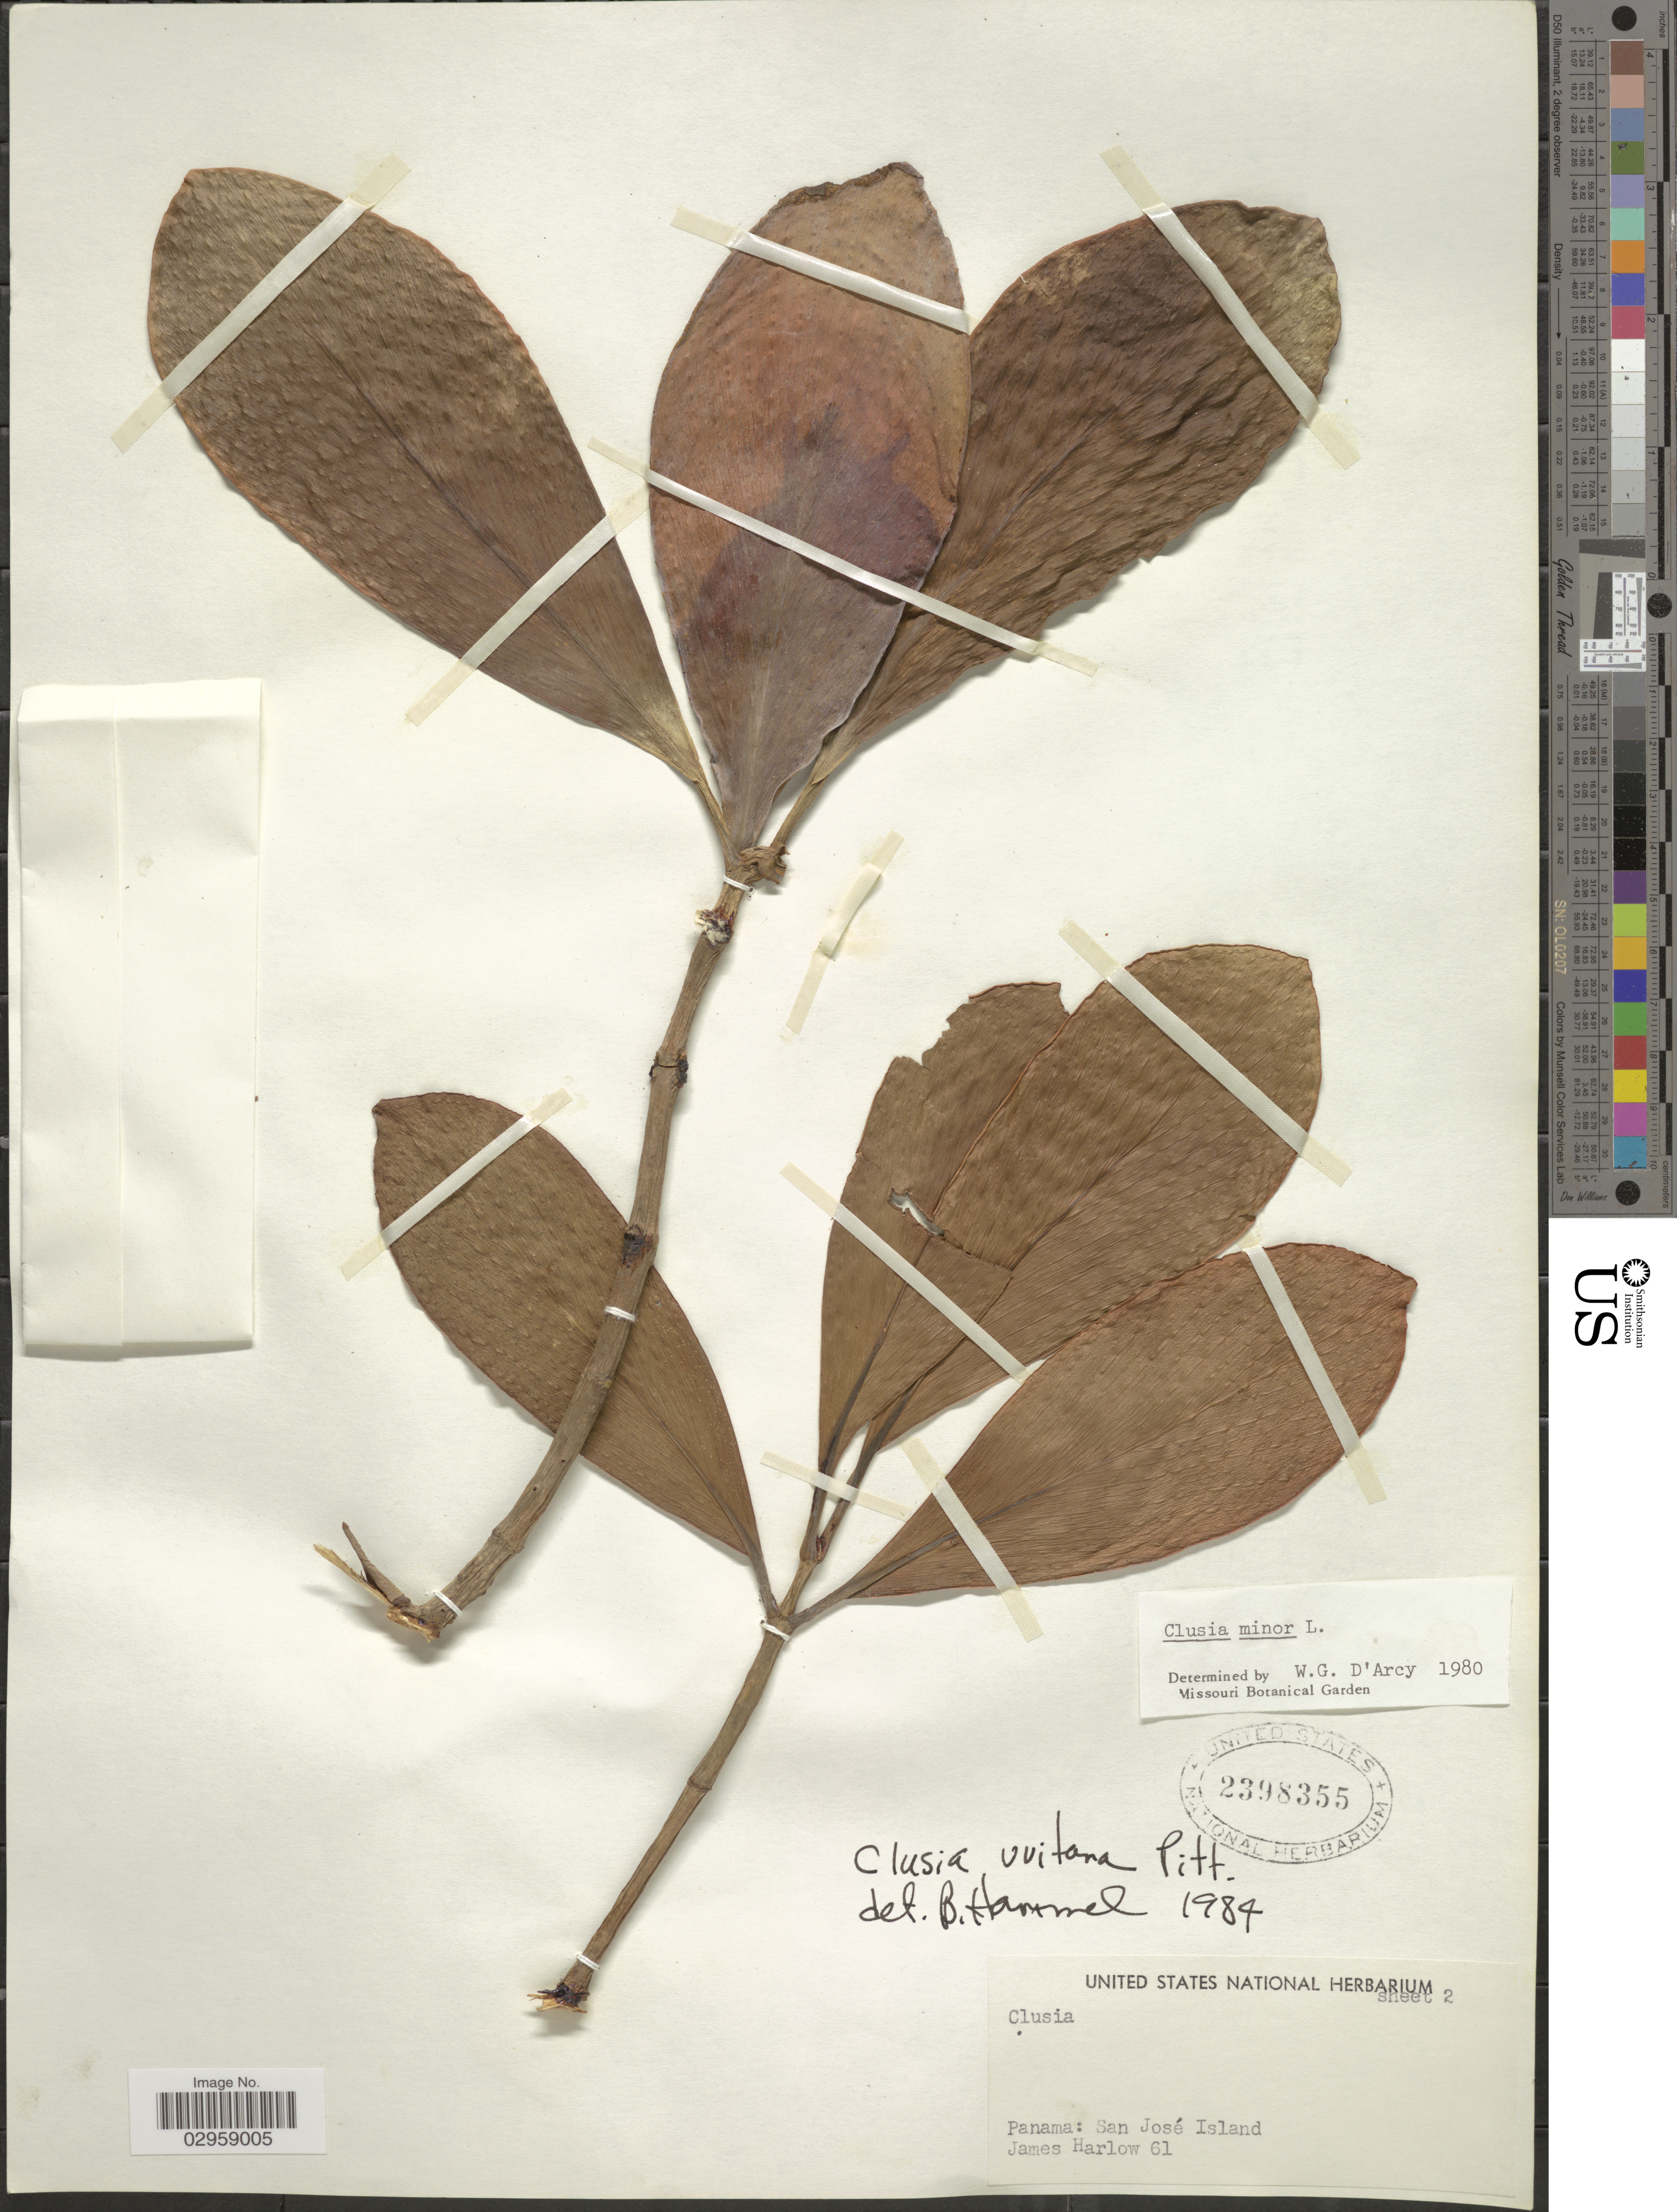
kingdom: Plantae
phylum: Tracheophyta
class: Magnoliopsida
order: Malpighiales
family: Clusiaceae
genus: Clusia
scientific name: Clusia uvitana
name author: Pittier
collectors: J. Harlow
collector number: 61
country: Costa Rica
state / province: San José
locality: San José Island.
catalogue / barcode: US 2398355